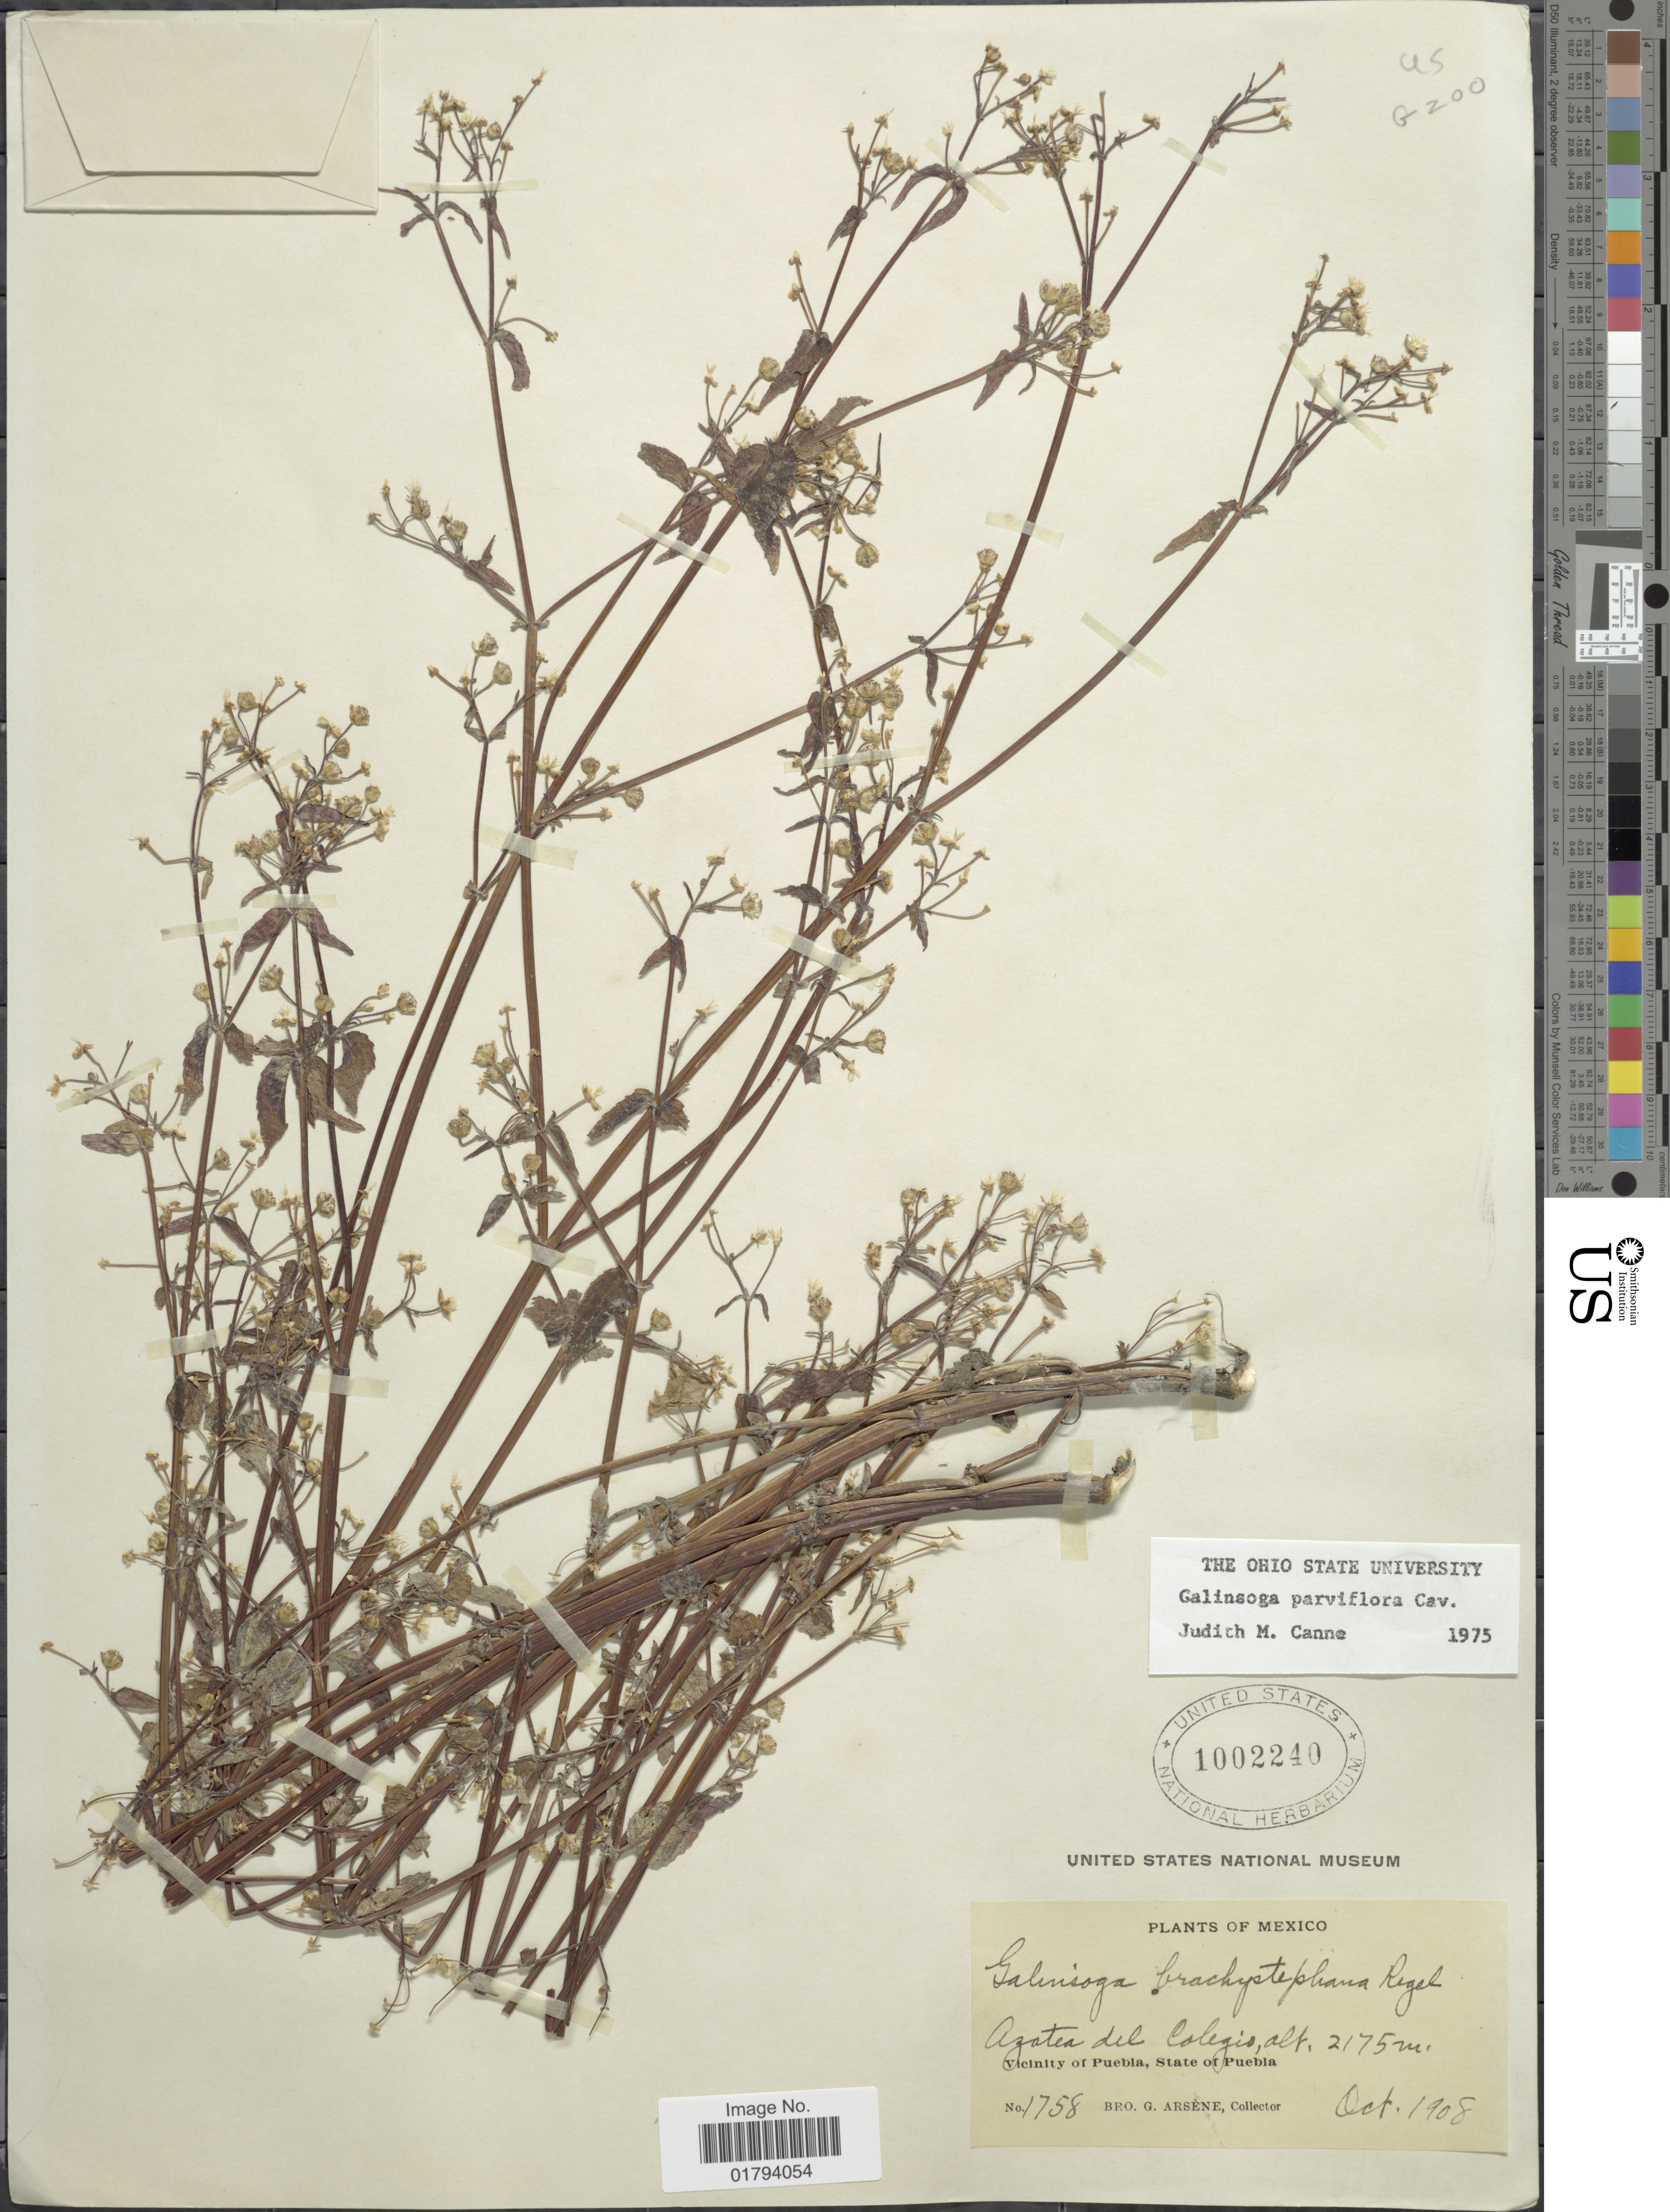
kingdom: Plantae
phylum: Tracheophyta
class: Magnoliopsida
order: Asterales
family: Asteraceae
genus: Galinsoga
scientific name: Galinsoga parviflora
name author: Cav.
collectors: Bro. G. Arsène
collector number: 1758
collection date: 1908-10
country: Mexico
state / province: Puebla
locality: Azatea del Calegio, vicinity of Puebla.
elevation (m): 2175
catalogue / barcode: US 1002240